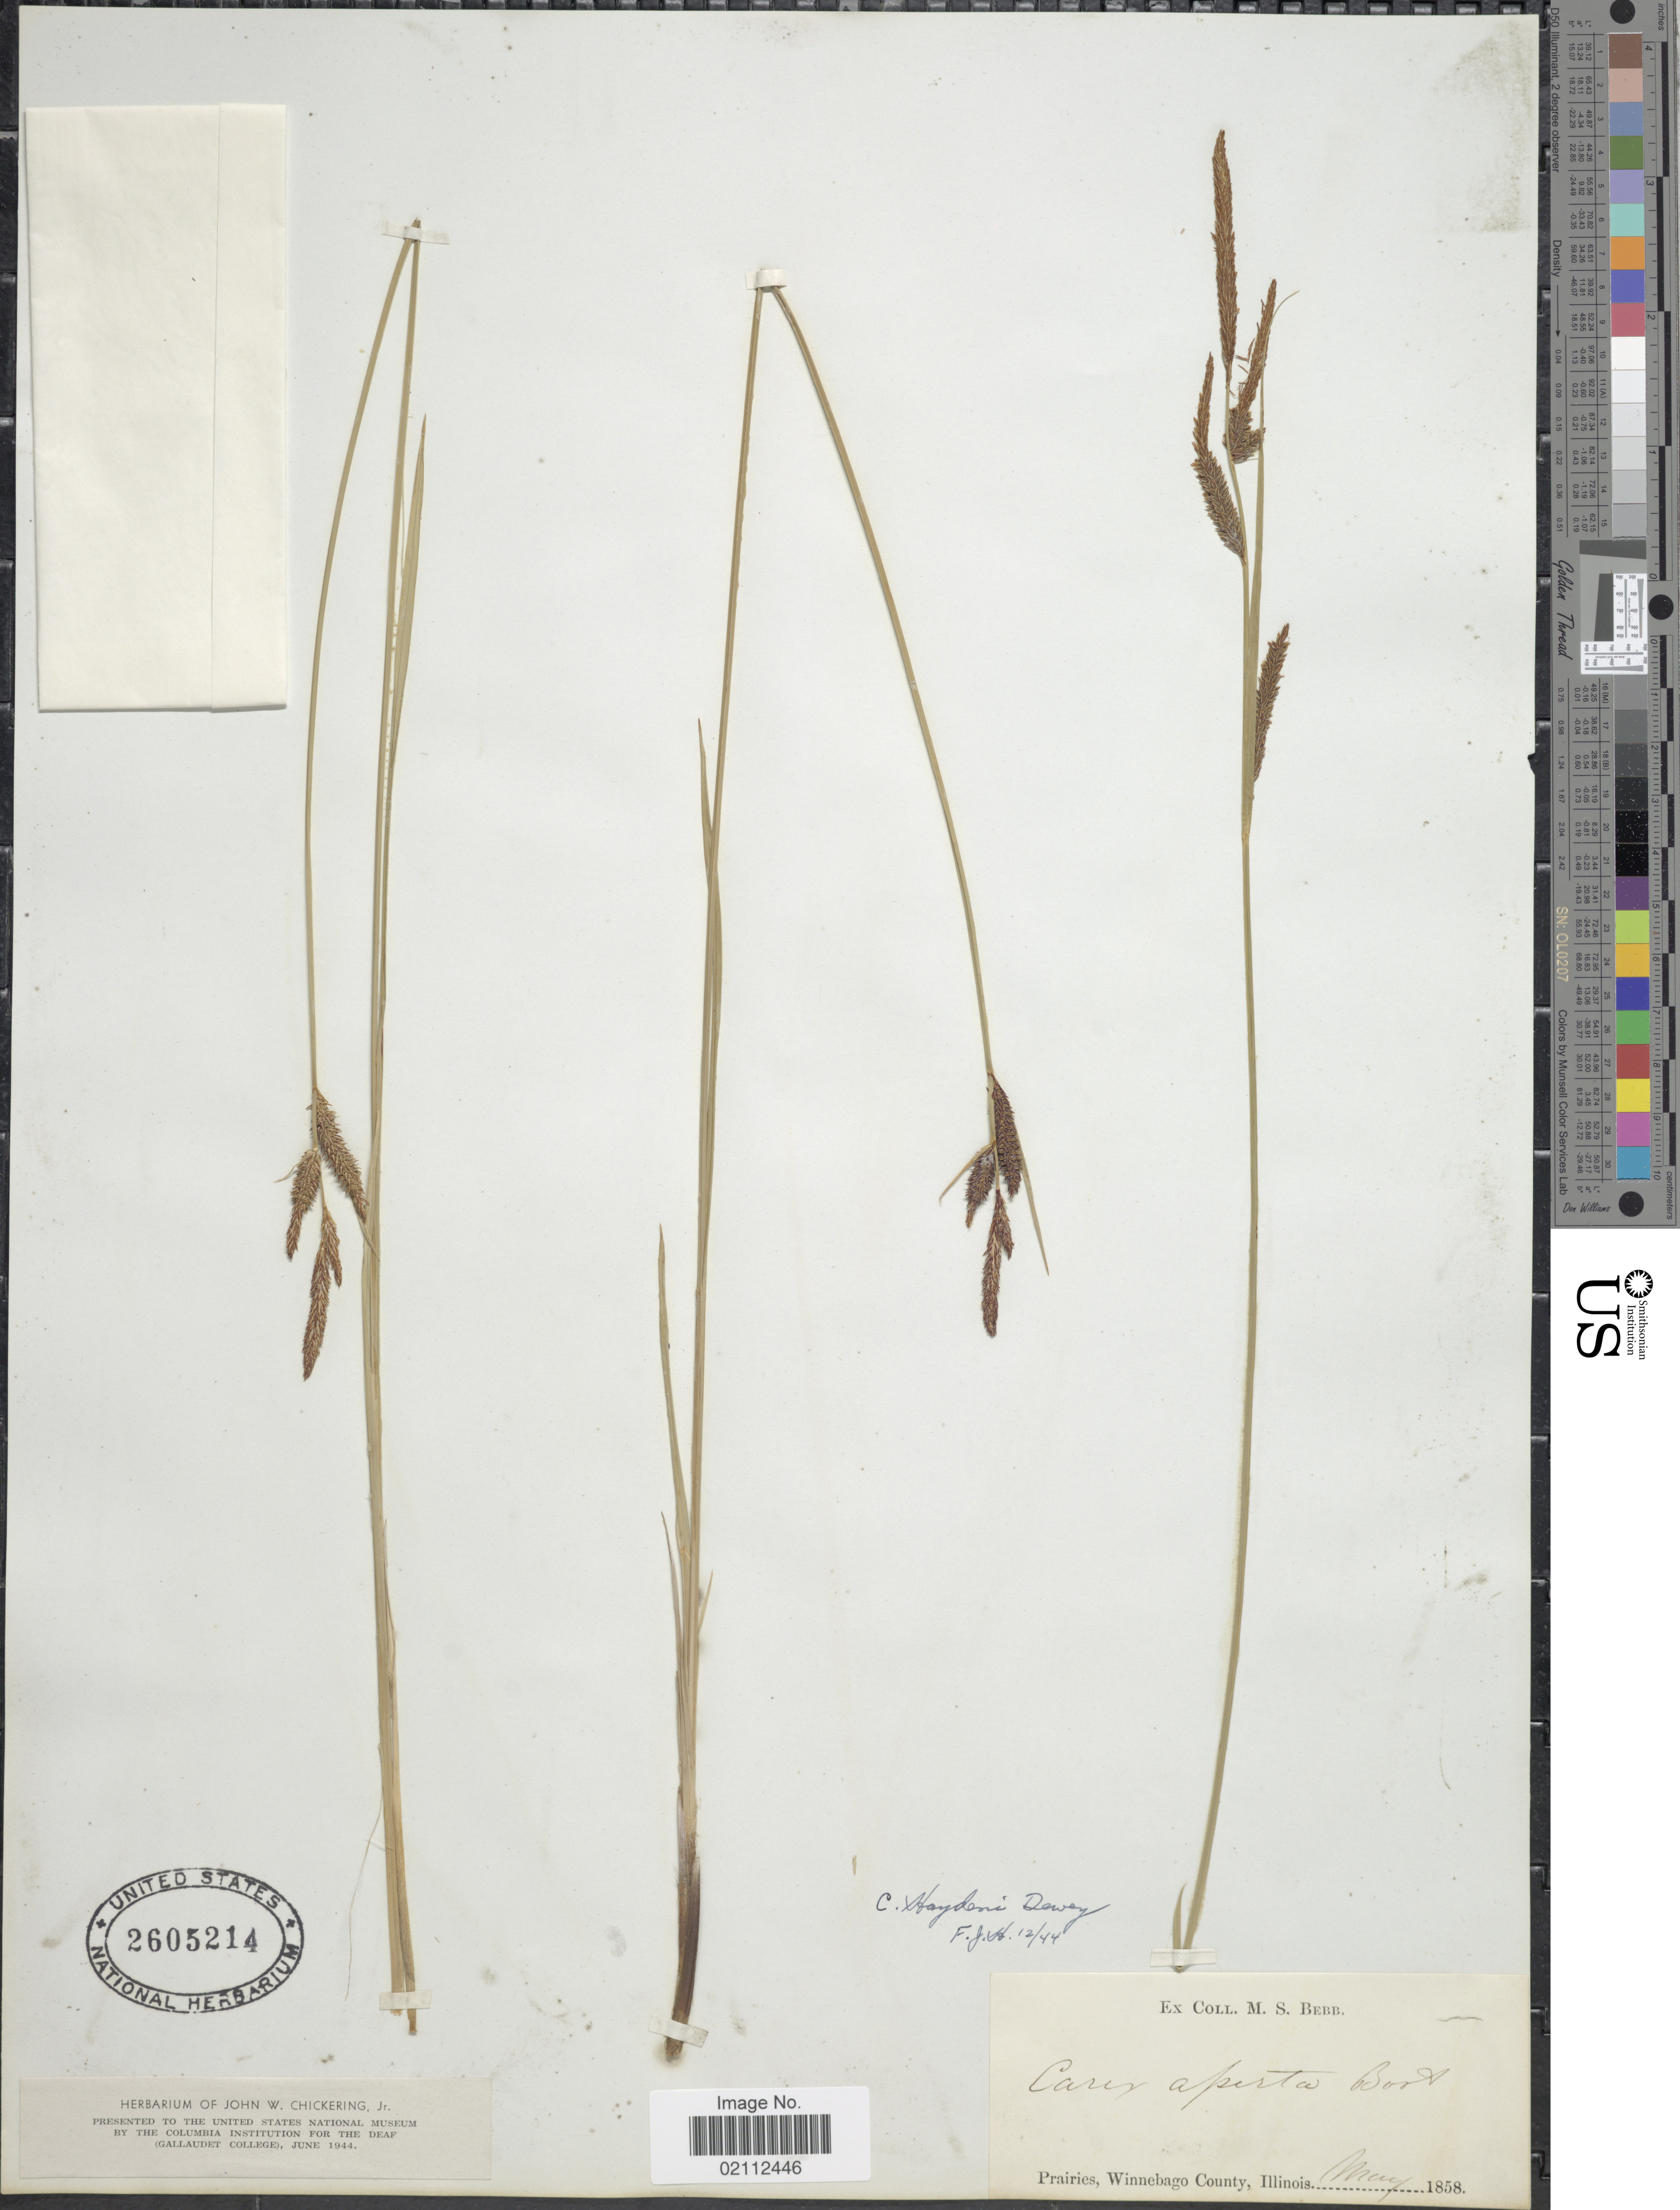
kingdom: Plantae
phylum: Tracheophyta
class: Liliopsida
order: Poales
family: Cyperaceae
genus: Carex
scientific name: Carex haydenii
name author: Dewey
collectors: M. Bebb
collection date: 1858-05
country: United States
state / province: Illinois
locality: Winnebago County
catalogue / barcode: US 2605214